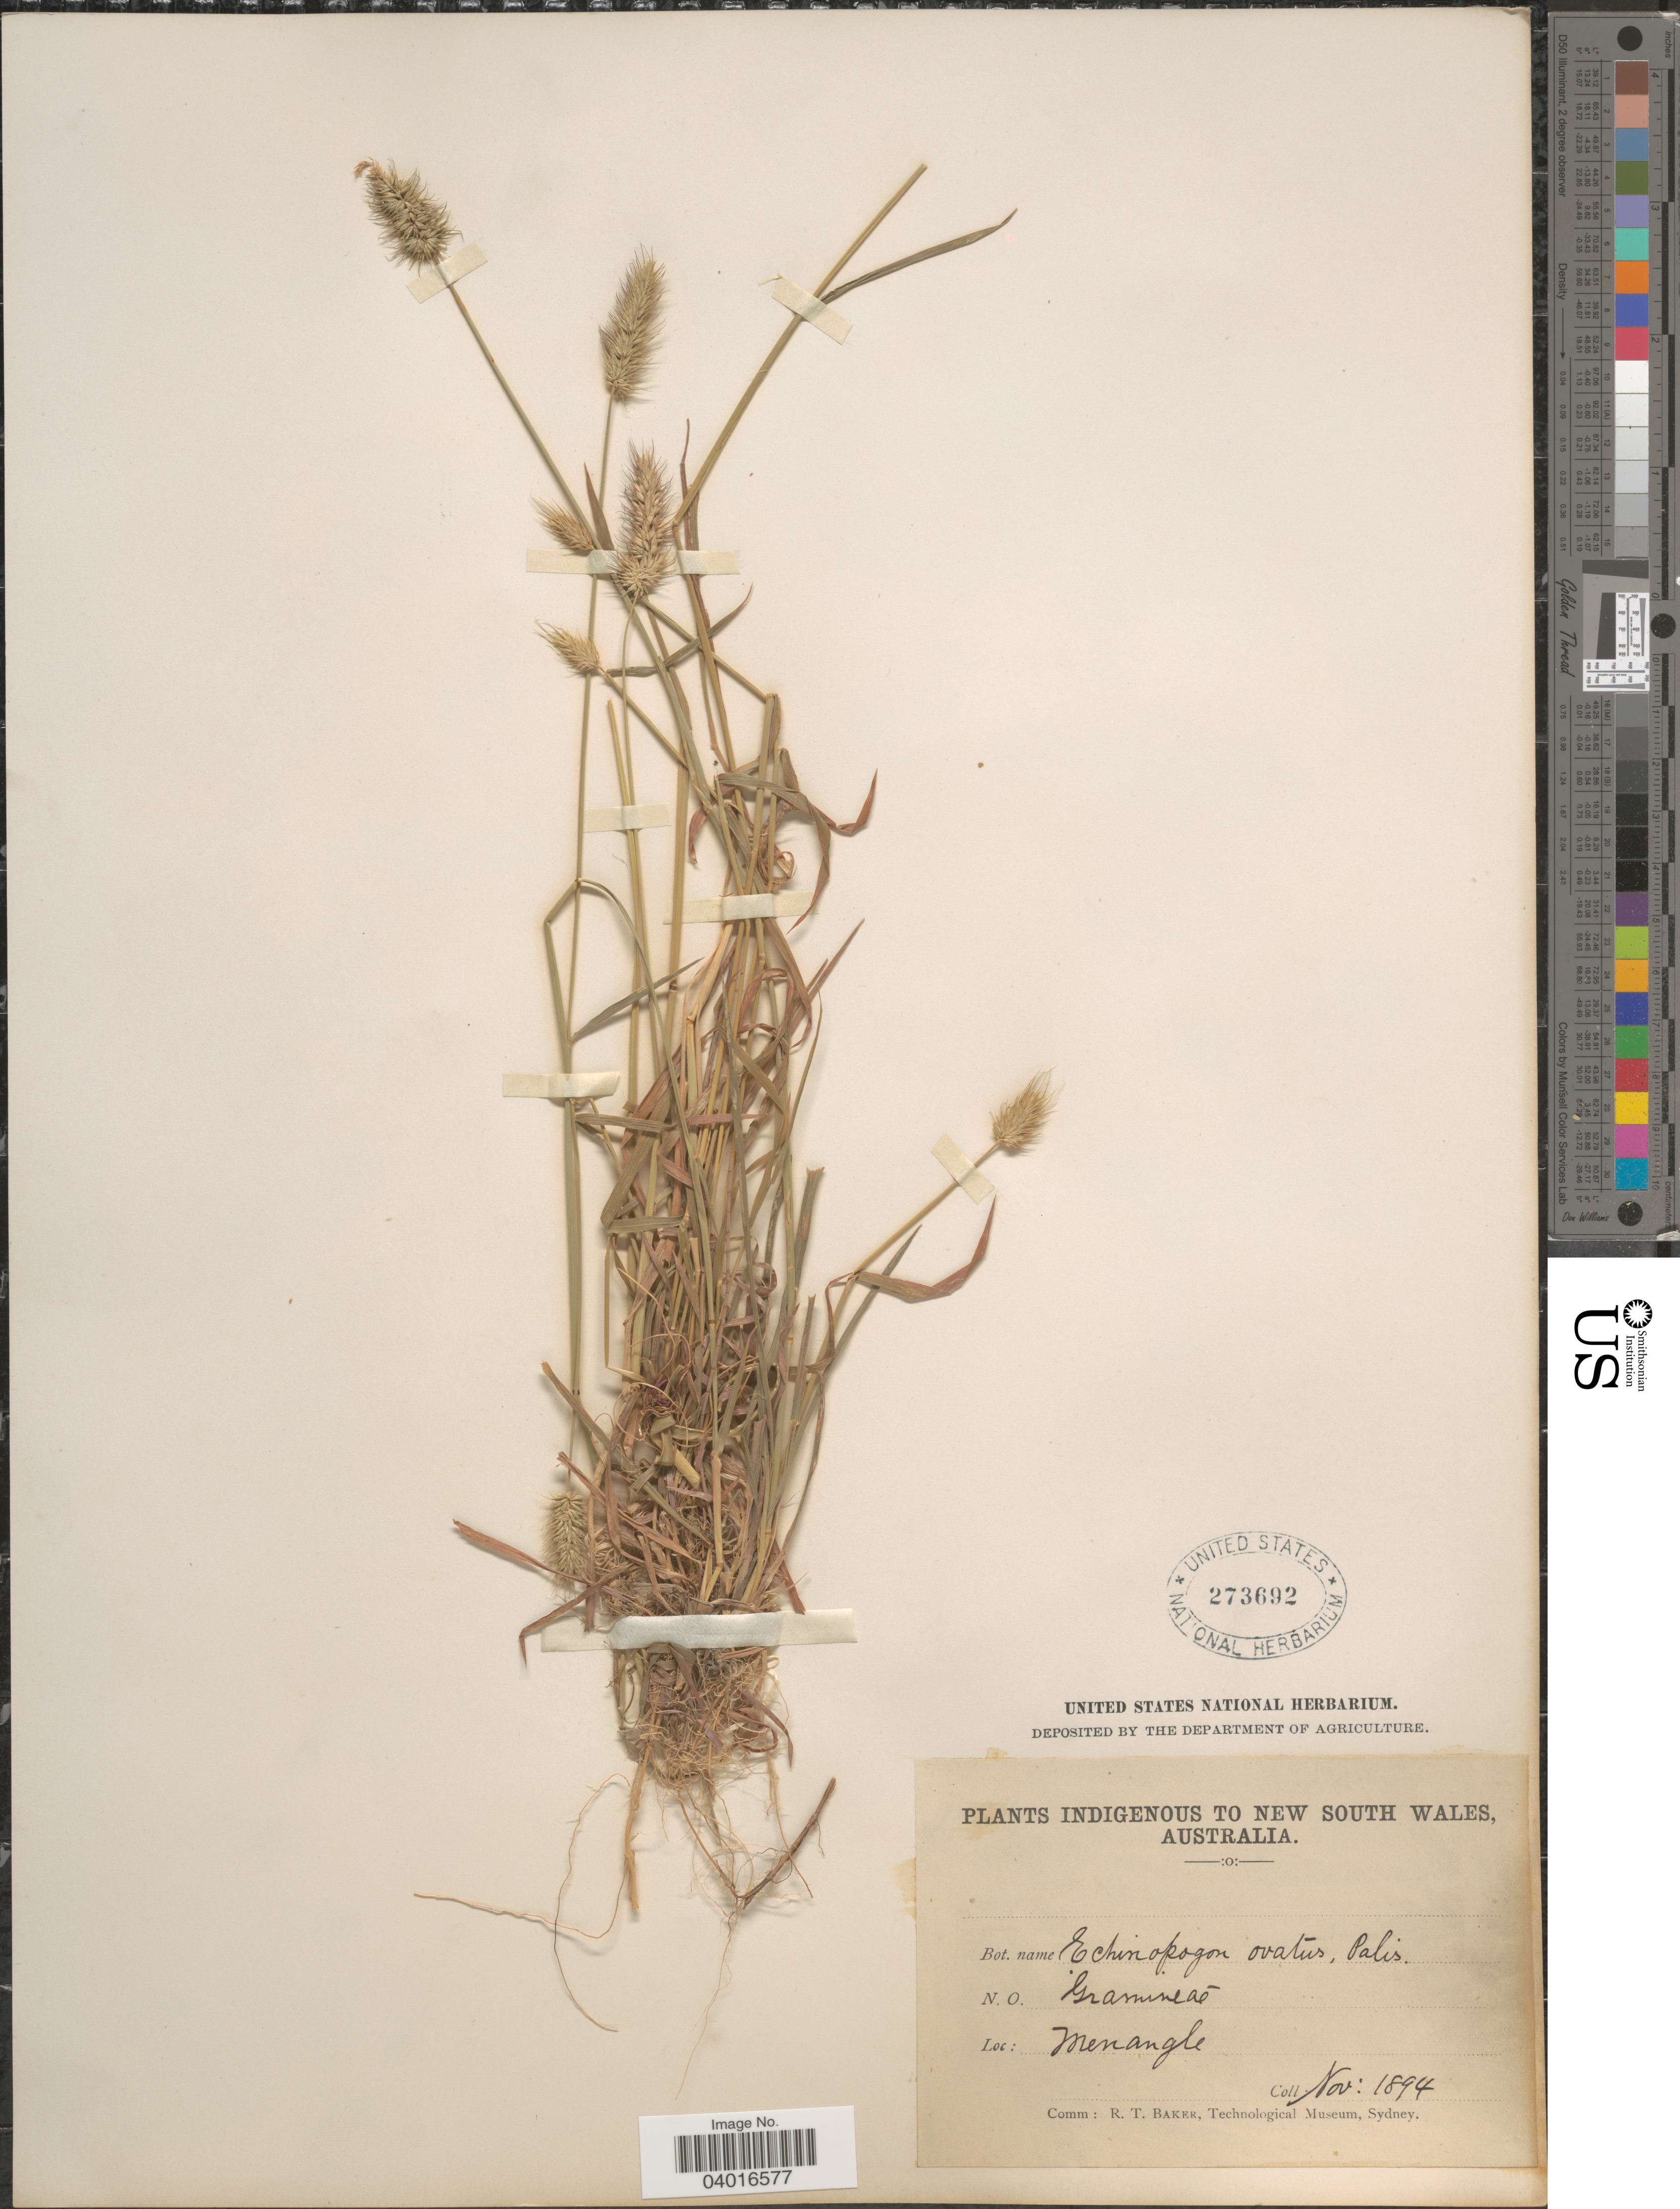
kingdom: Plantae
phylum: Tracheophyta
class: Liliopsida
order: Poales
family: Poaceae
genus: Echinopogon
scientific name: Echinopogon ovatus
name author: (G. Forst.) P. Beauv.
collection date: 1894-11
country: Australia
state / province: New South Wales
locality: Menangle.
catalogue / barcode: US 273692